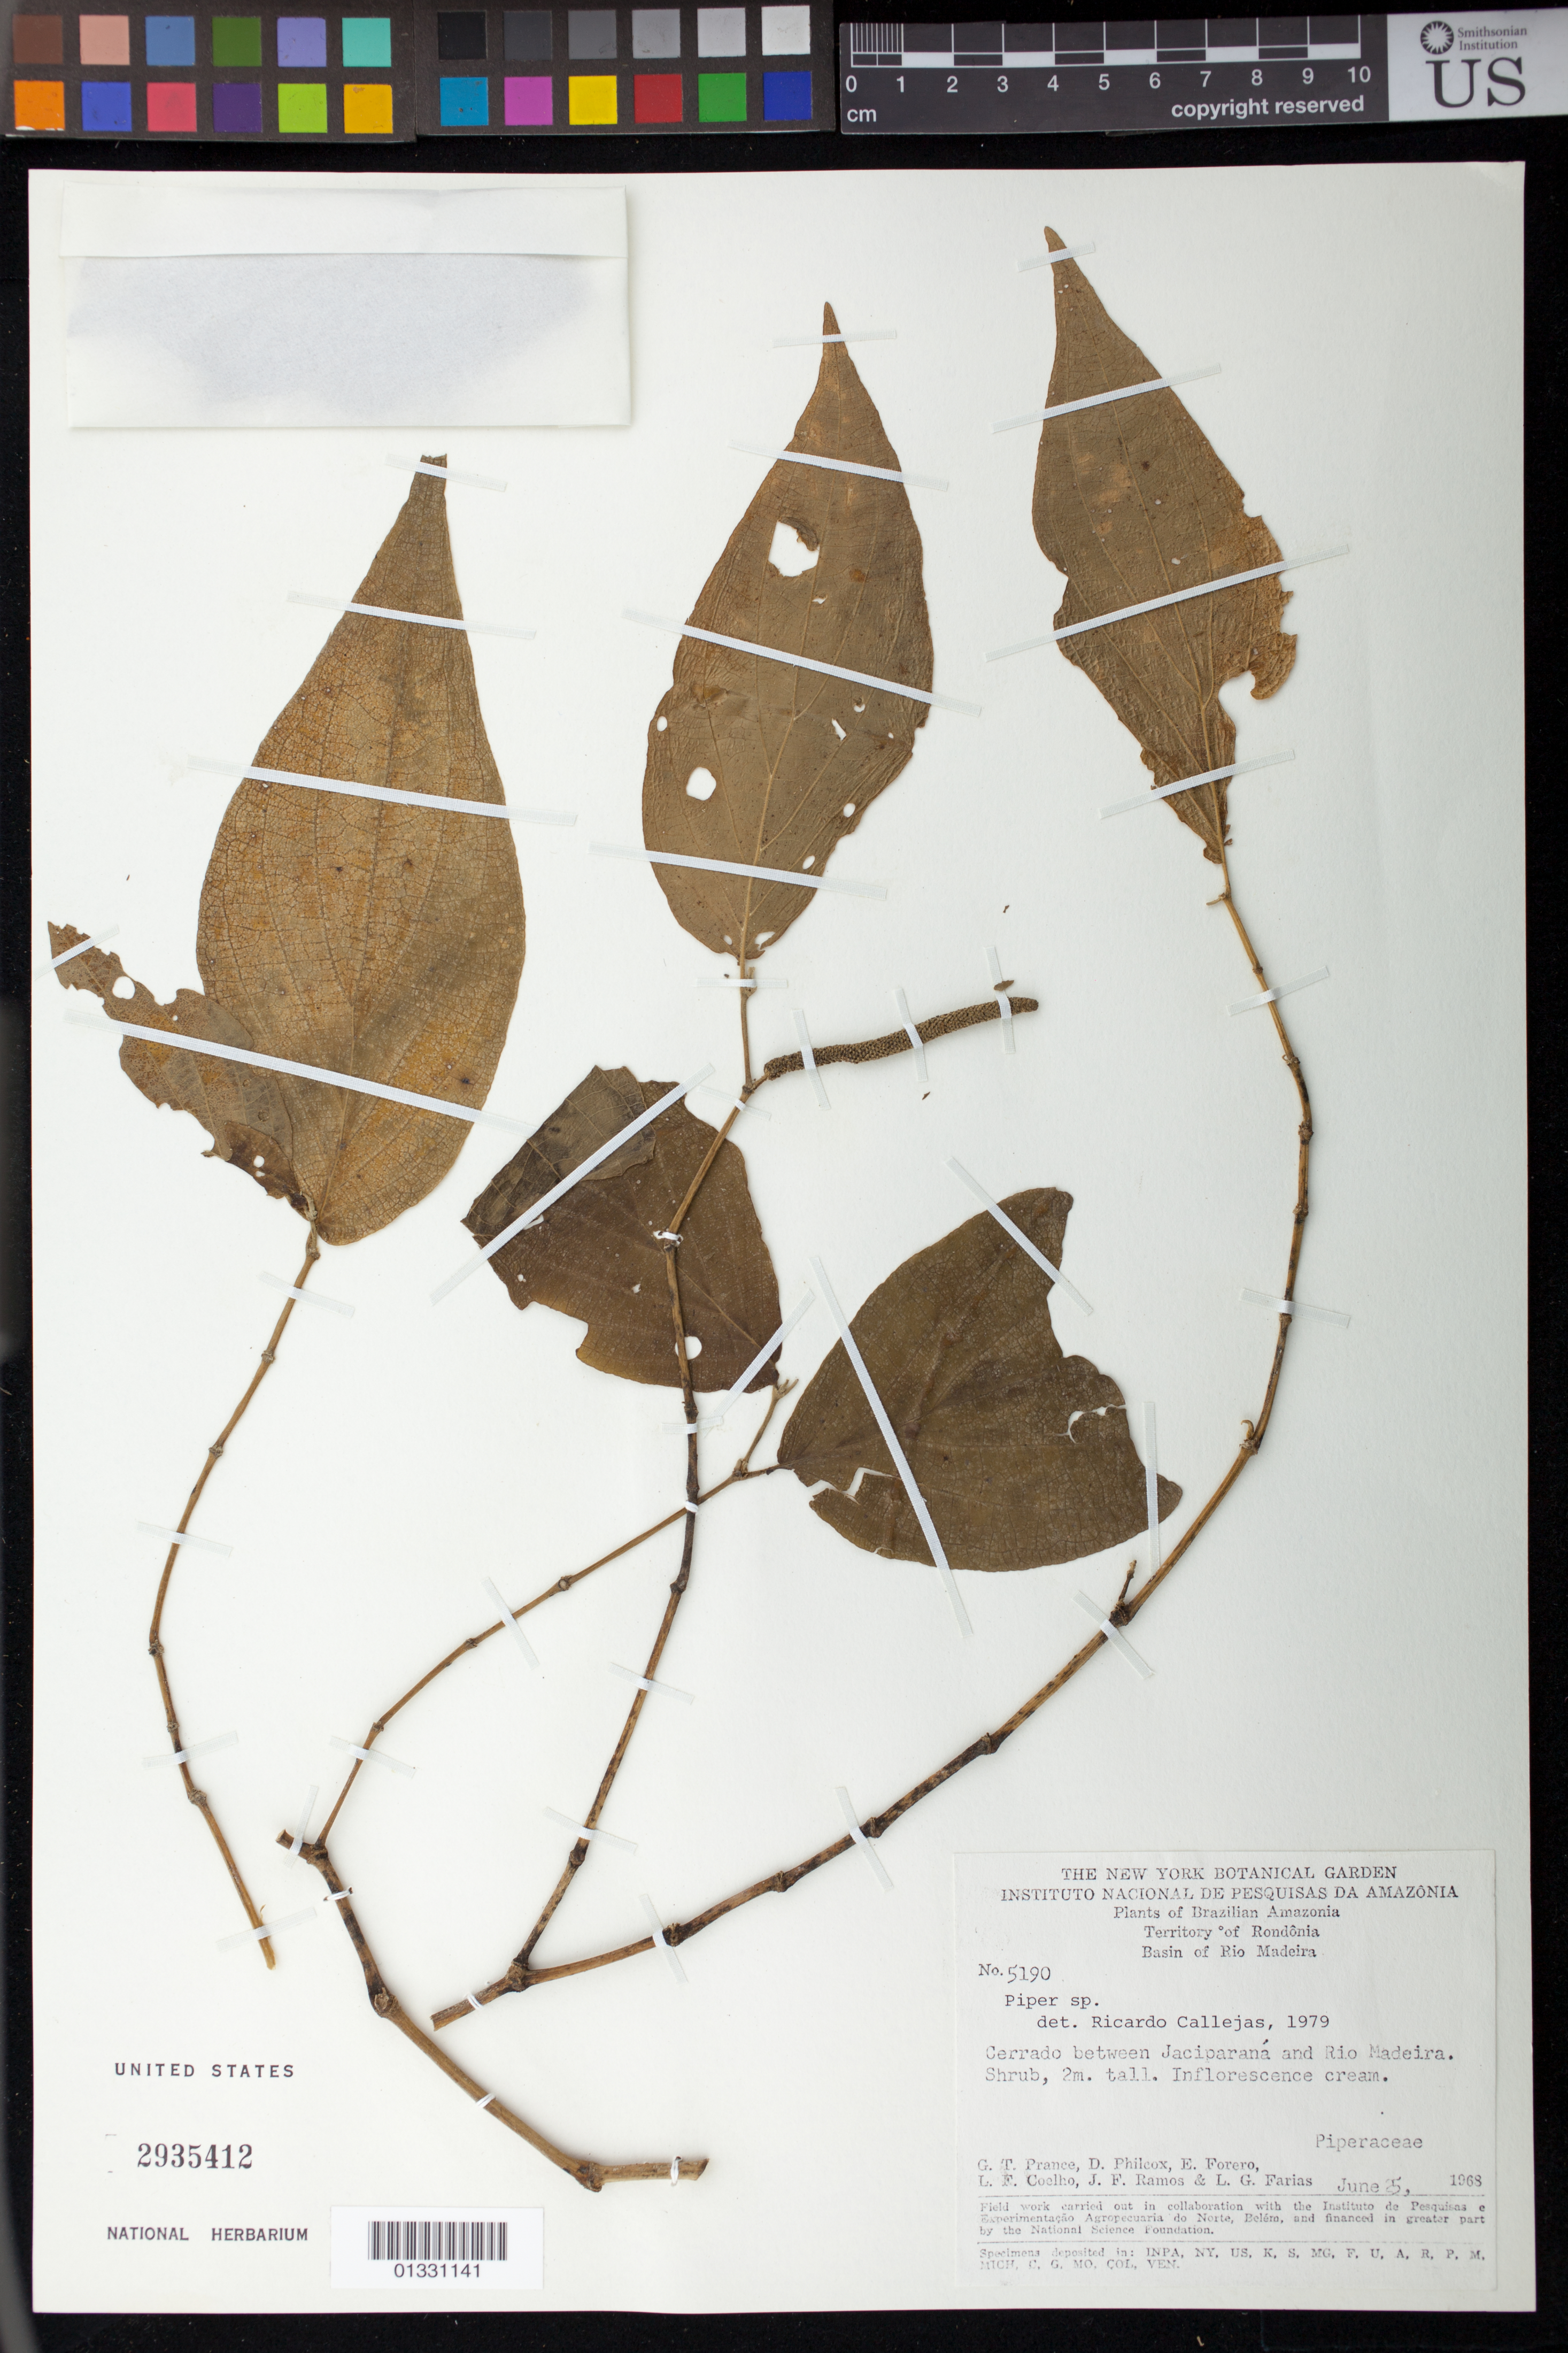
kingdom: Plantae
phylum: Tracheophyta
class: Magnoliopsida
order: Piperales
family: Piperaceae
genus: Piper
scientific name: Piper sp.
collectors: G. T. Prance, D. Philcox, E. Forero, L. F. Coelho, J. F. Ramos & L. G. Farias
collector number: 5190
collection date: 1968-06-05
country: Brazil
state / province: Rondônia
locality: Cerrado between Jaciparaná and Rio Madeira.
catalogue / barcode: US 2935412